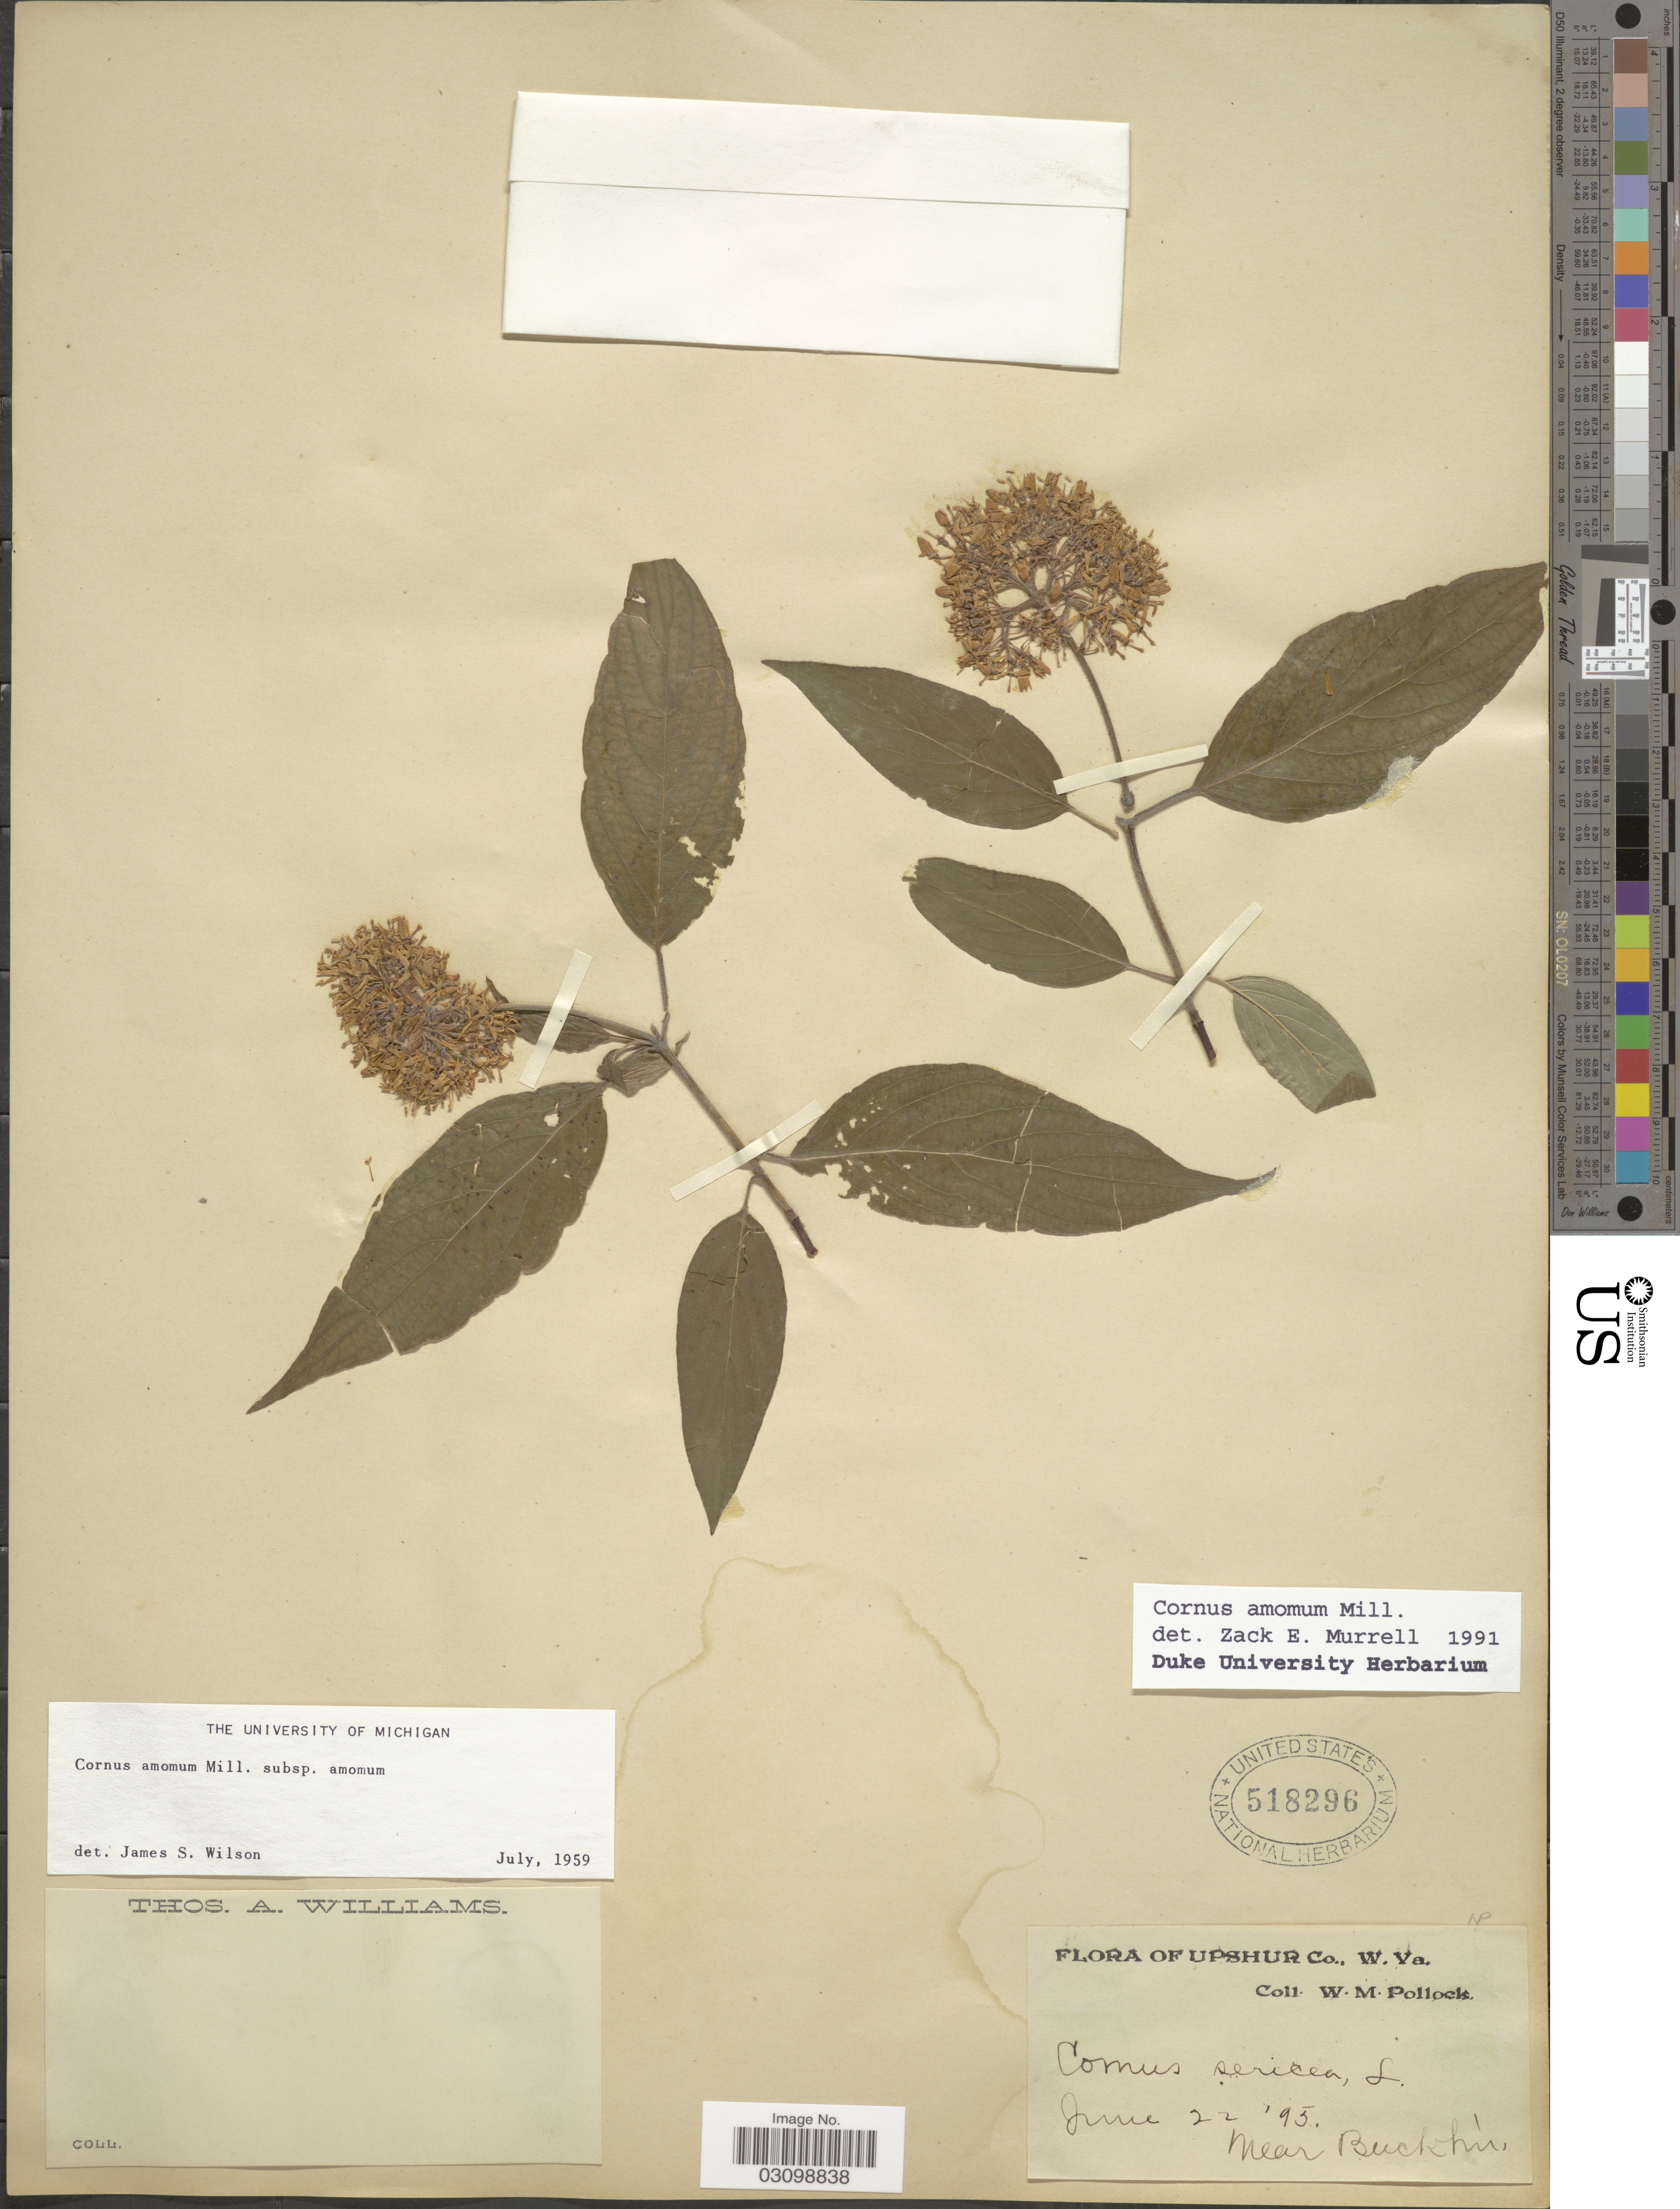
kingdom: Plantae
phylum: Tracheophyta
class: Magnoliopsida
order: Cornales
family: Cornaceae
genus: Cornus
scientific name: Cornus amomum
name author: Mill.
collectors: W. M. Pollock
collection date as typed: Transcribed d/m/y: 22/6/95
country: United States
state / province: West Virginia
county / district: Upshur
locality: W. Va. Near Bucklin.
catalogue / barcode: US 518296